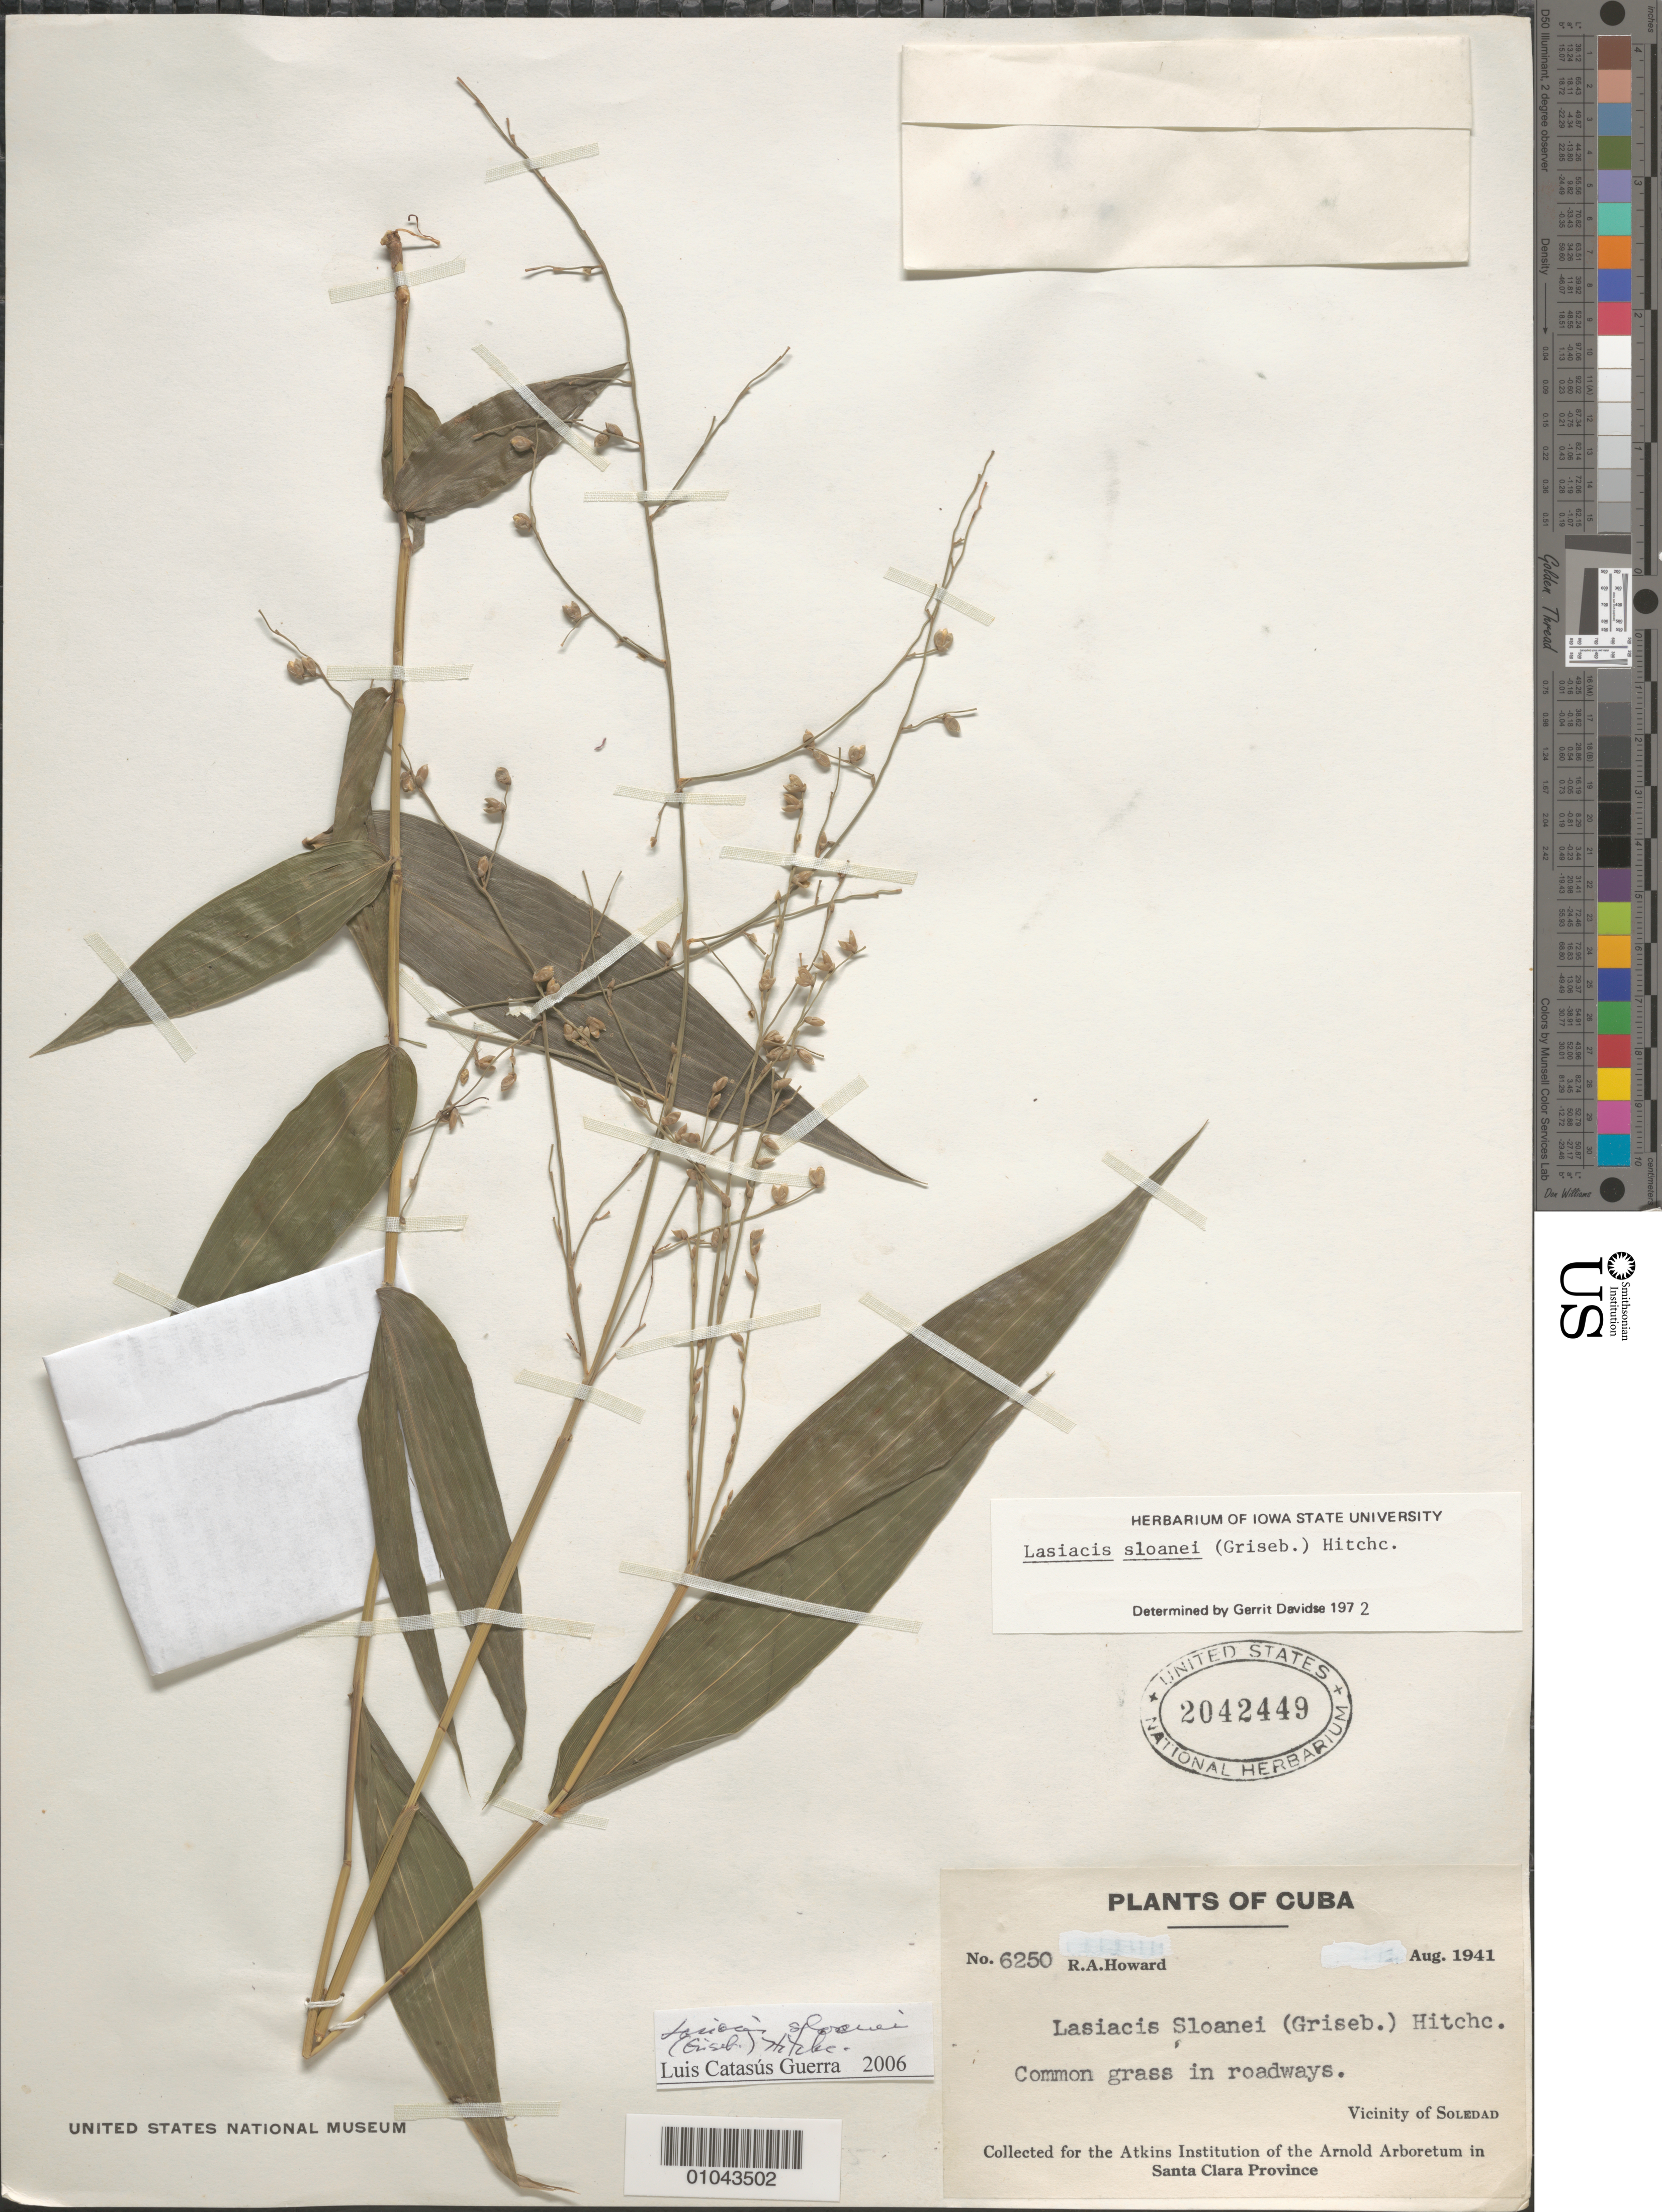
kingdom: Plantae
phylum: Tracheophyta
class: Liliopsida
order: Poales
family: Poaceae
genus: Lasiacis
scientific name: Lasiacis sloanei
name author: (Griseb.) Hitchc.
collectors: R. A. Howard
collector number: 6250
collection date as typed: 01 Aug 1941 to 31 Aug 1941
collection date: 1941-08-01/1941-08-31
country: Cuba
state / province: Cienfuegos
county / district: Santa Clara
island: Cuba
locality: Soledad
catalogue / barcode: US 2042449